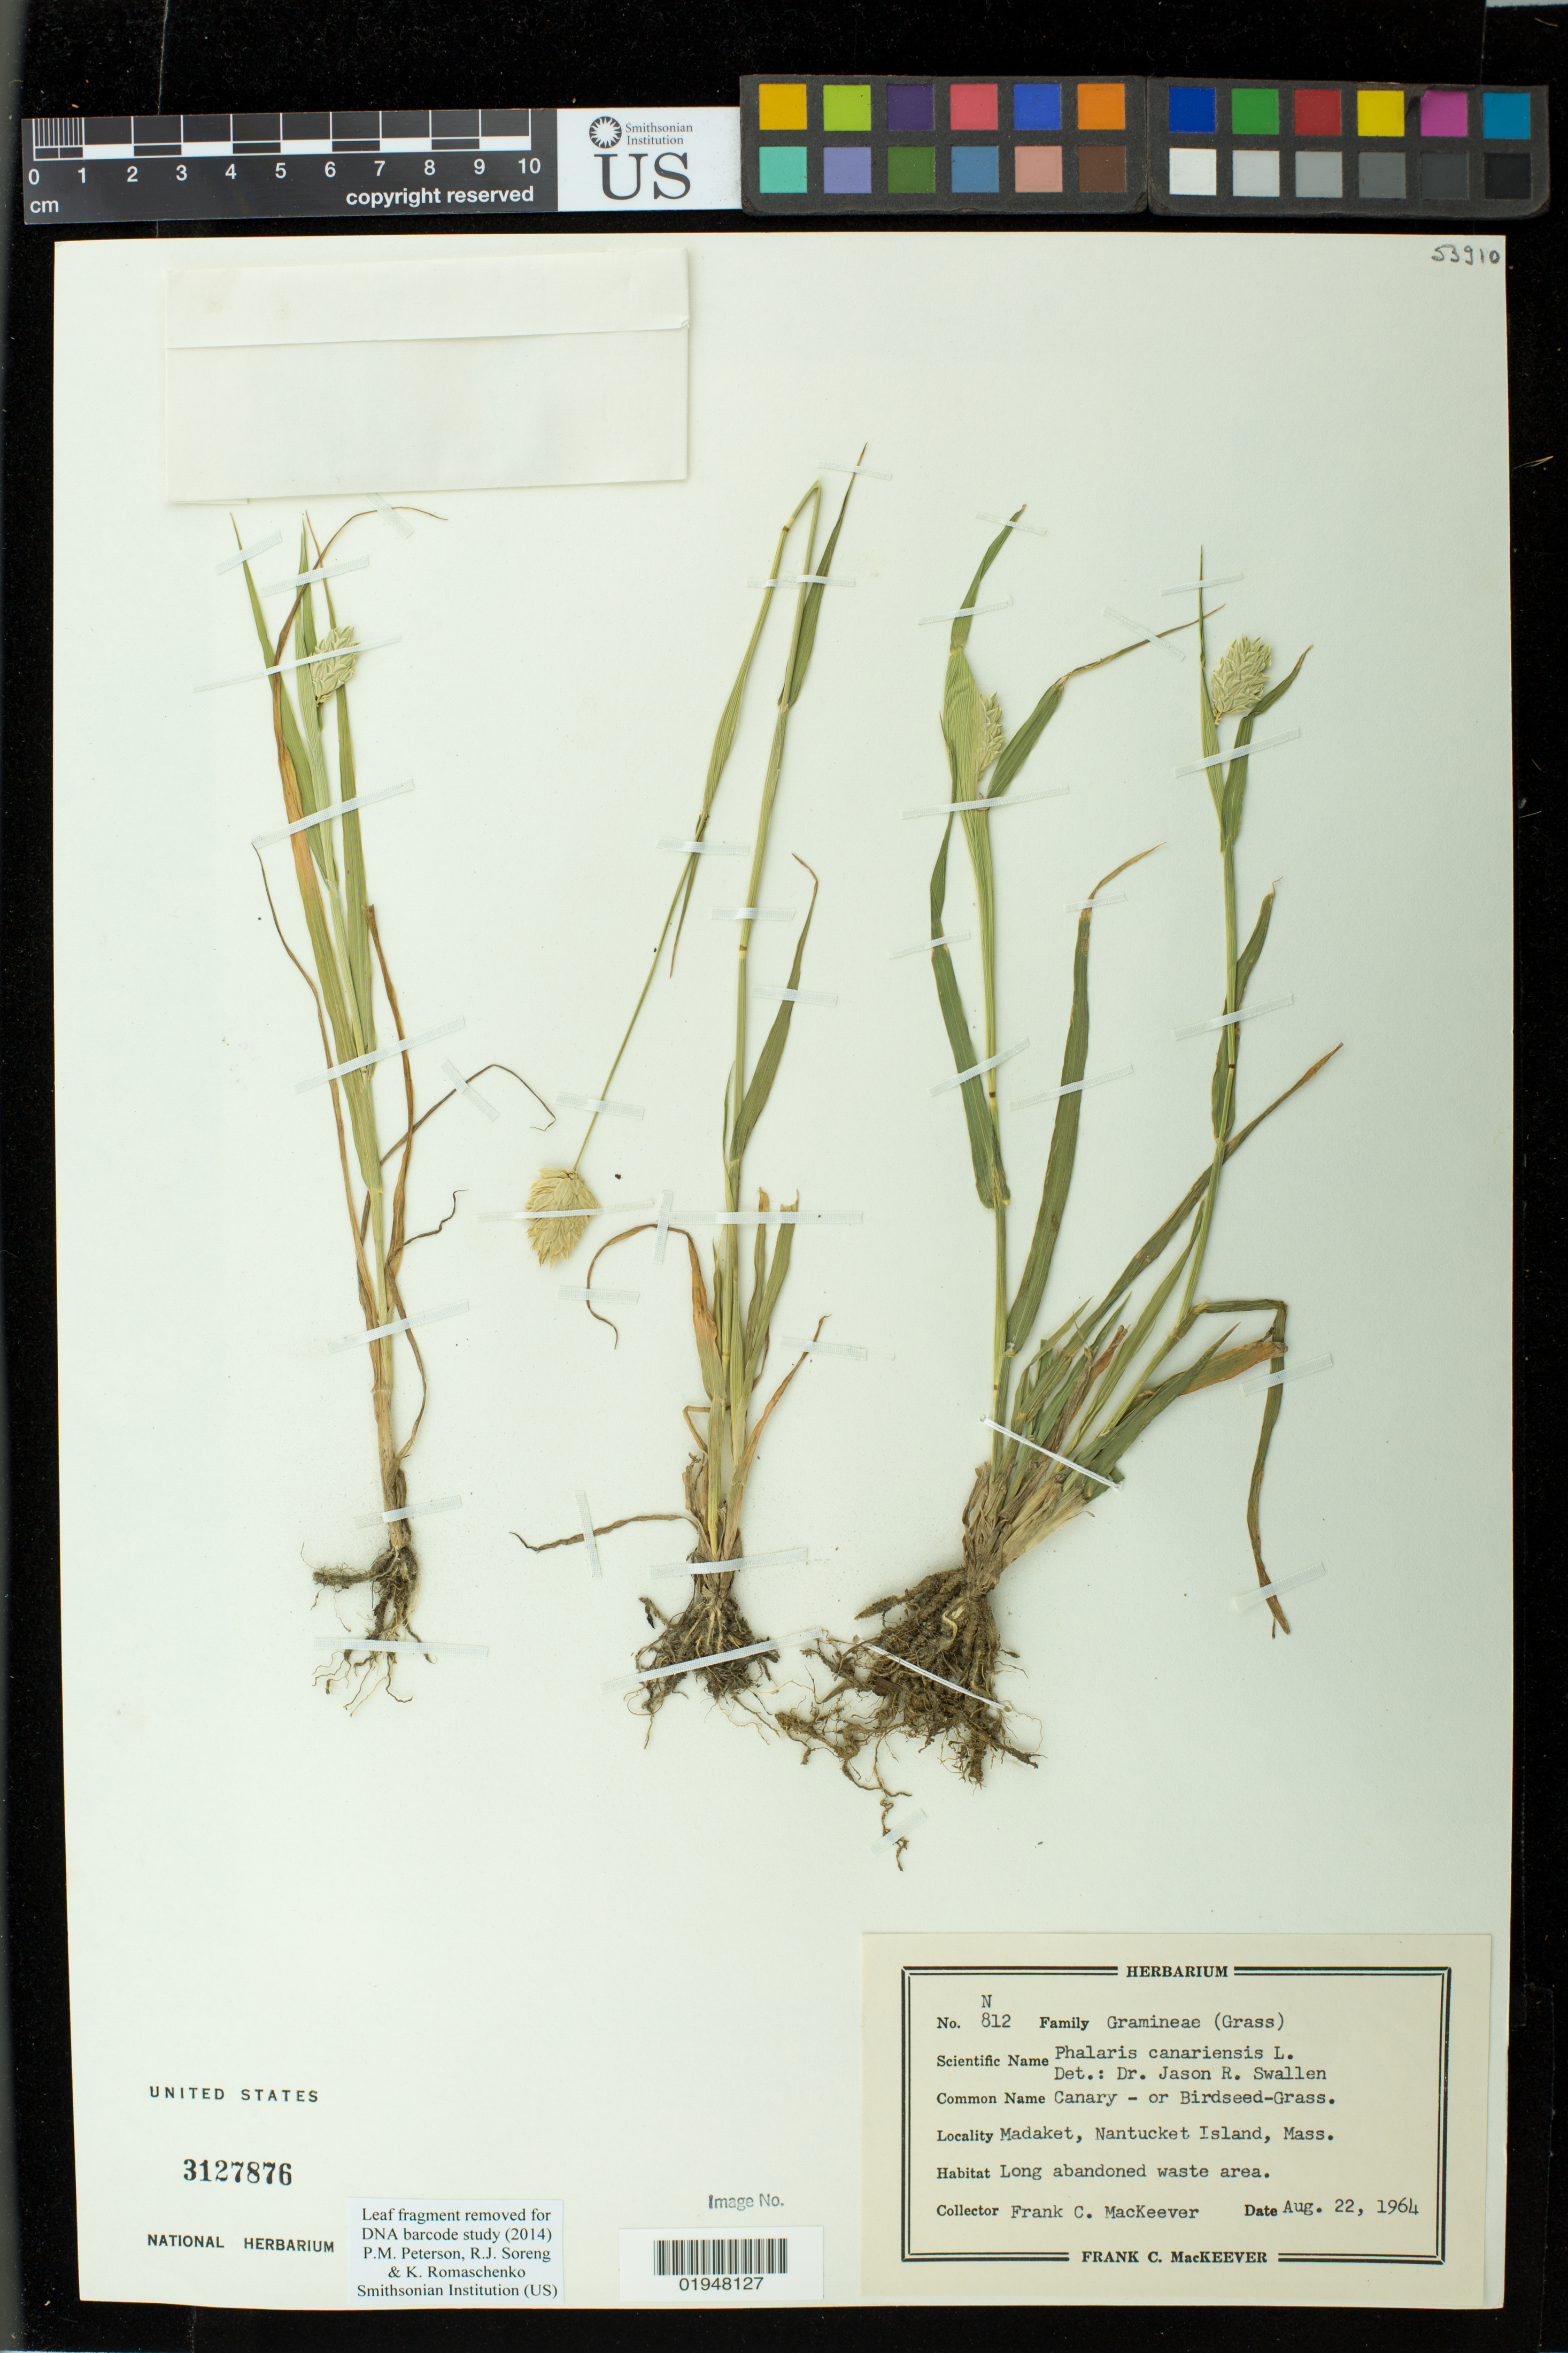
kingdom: Plantae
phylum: Tracheophyta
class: Liliopsida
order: Poales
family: Poaceae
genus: Phalaris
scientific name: Phalaris canariensis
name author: L.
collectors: F. C. MacKeever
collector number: N812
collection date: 1964-08-22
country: United States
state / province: Massachusetts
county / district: Nantucket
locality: Madaket, Nantucket Island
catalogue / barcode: US 3127876